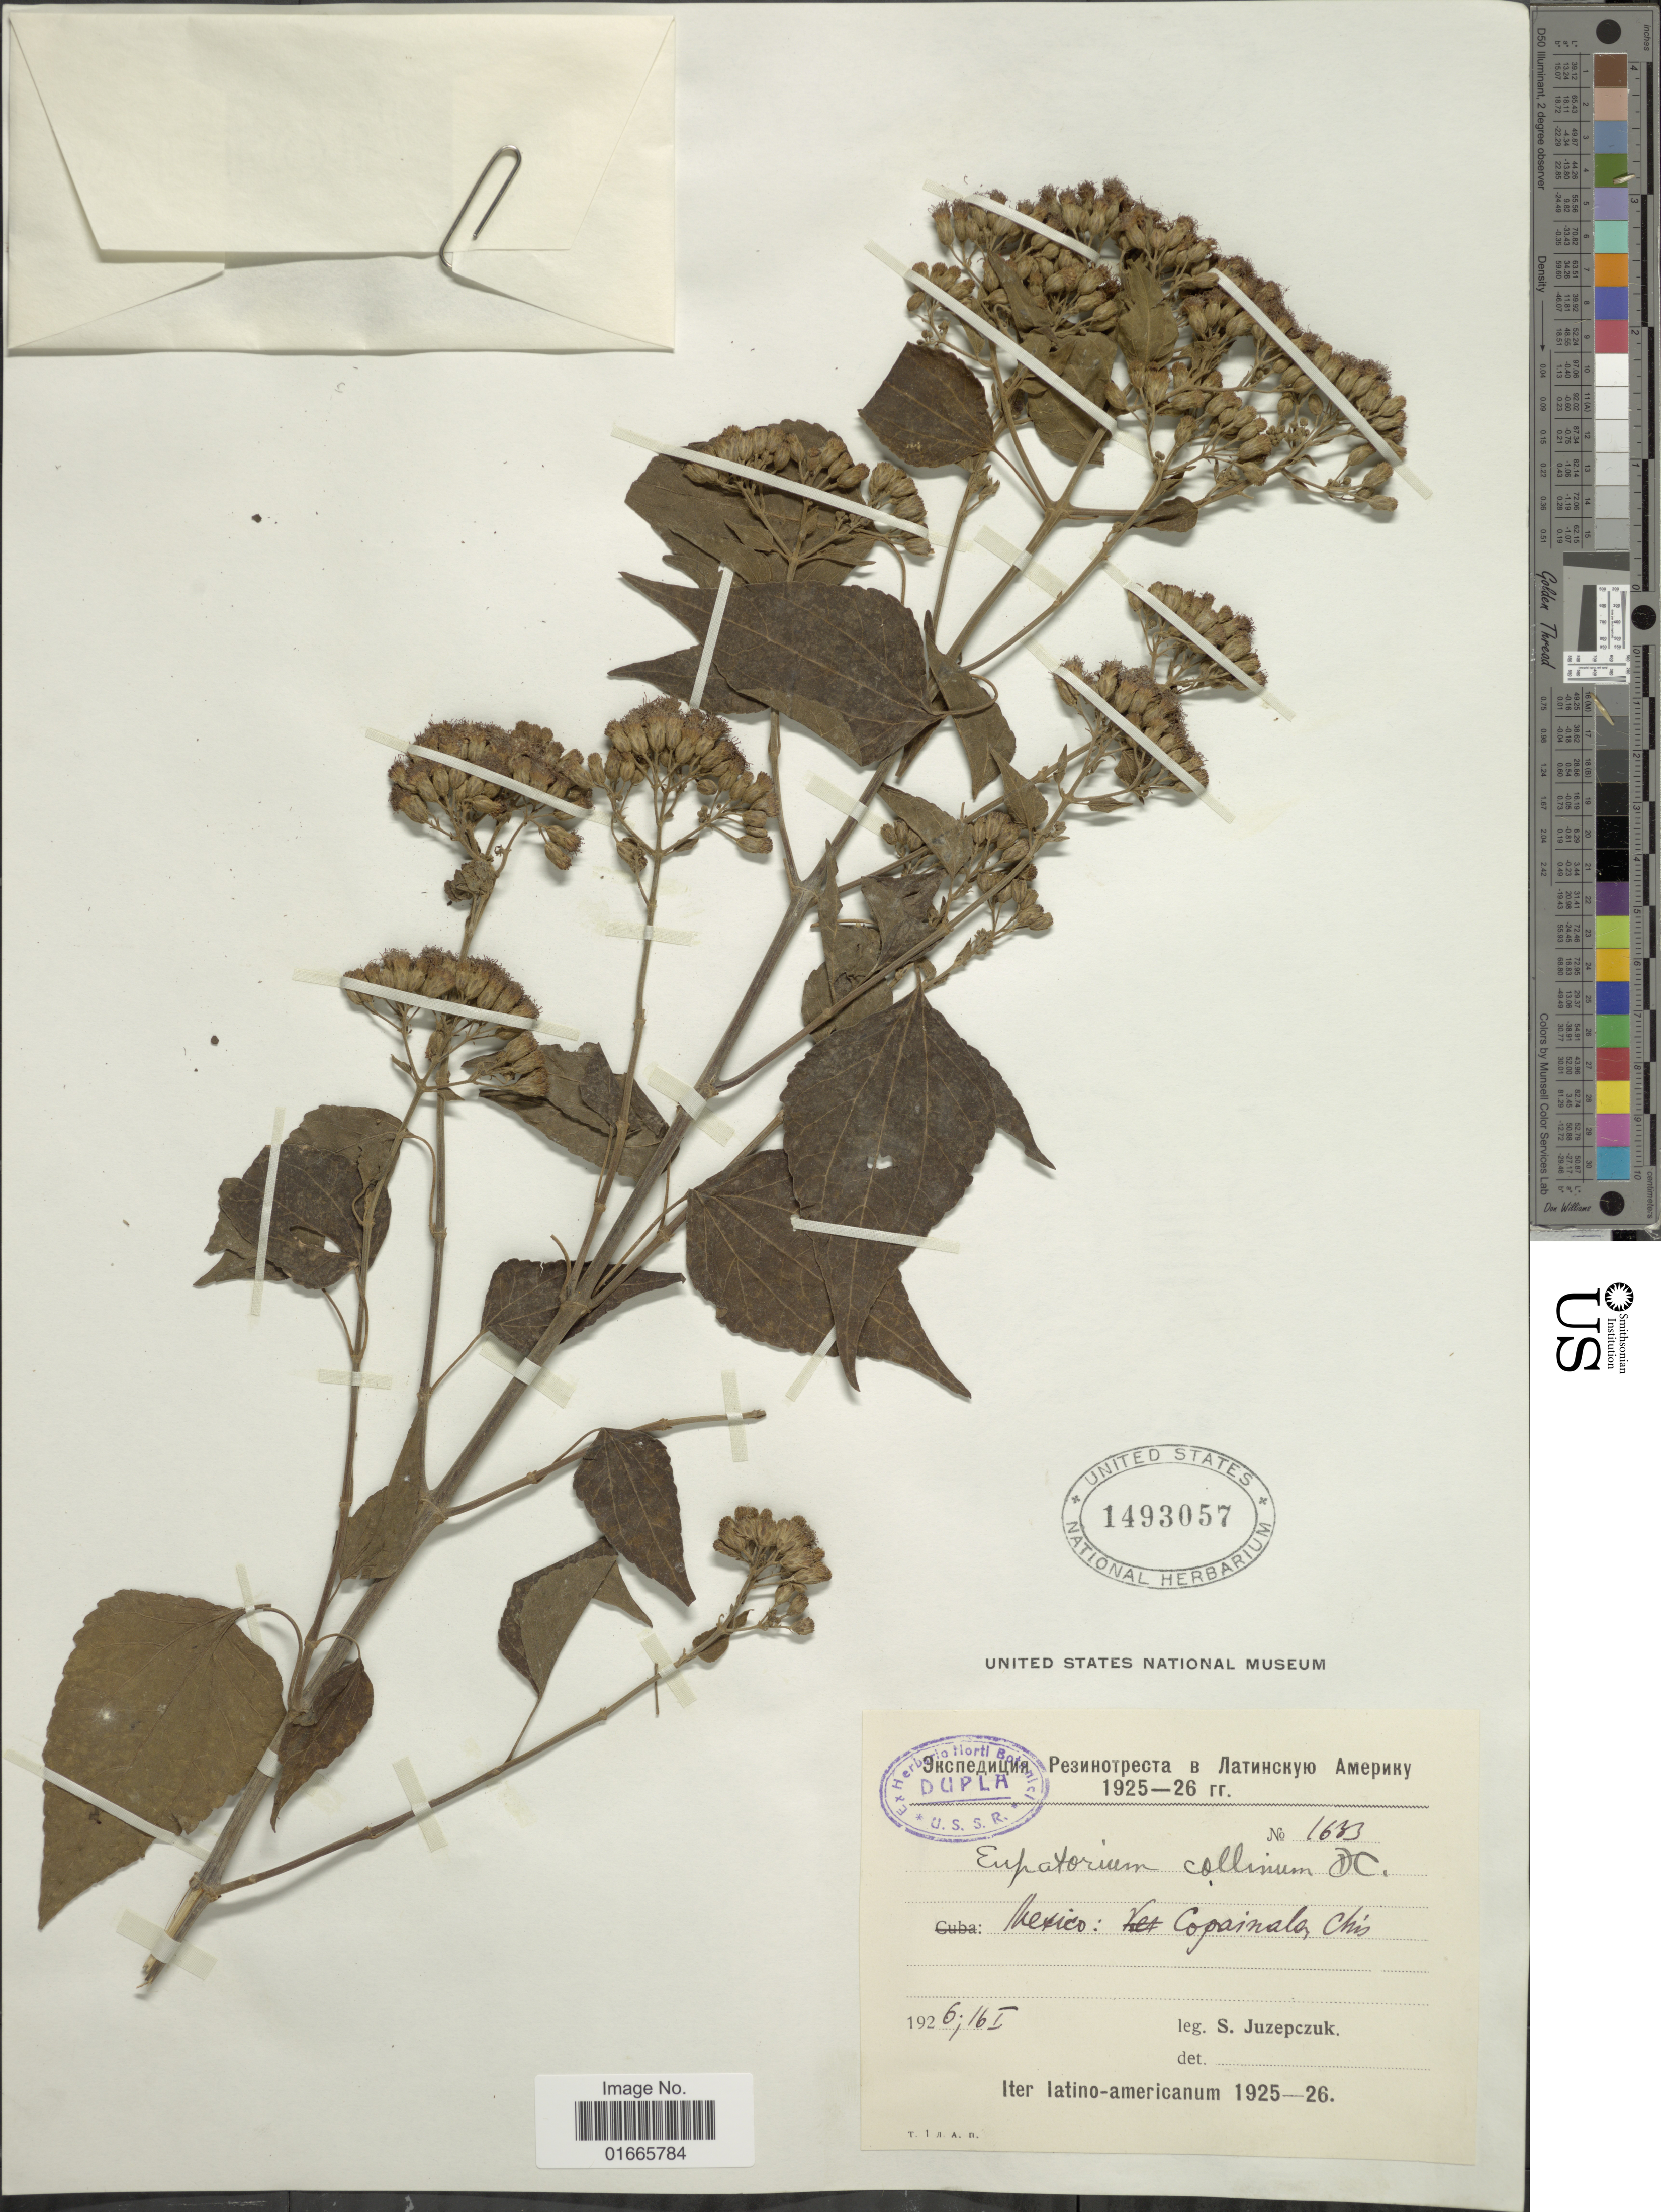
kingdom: Plantae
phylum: Tracheophyta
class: Magnoliopsida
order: Asterales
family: Asteraceae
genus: Chromolaena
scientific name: Chromolaena collina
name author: (DC.) R.M. King & H. Rob.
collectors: S. V. Juzepczuk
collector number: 1633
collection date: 1926-01-16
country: Mexico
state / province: Chiapas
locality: Mexico: Copainala, Chis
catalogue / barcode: US 1493057